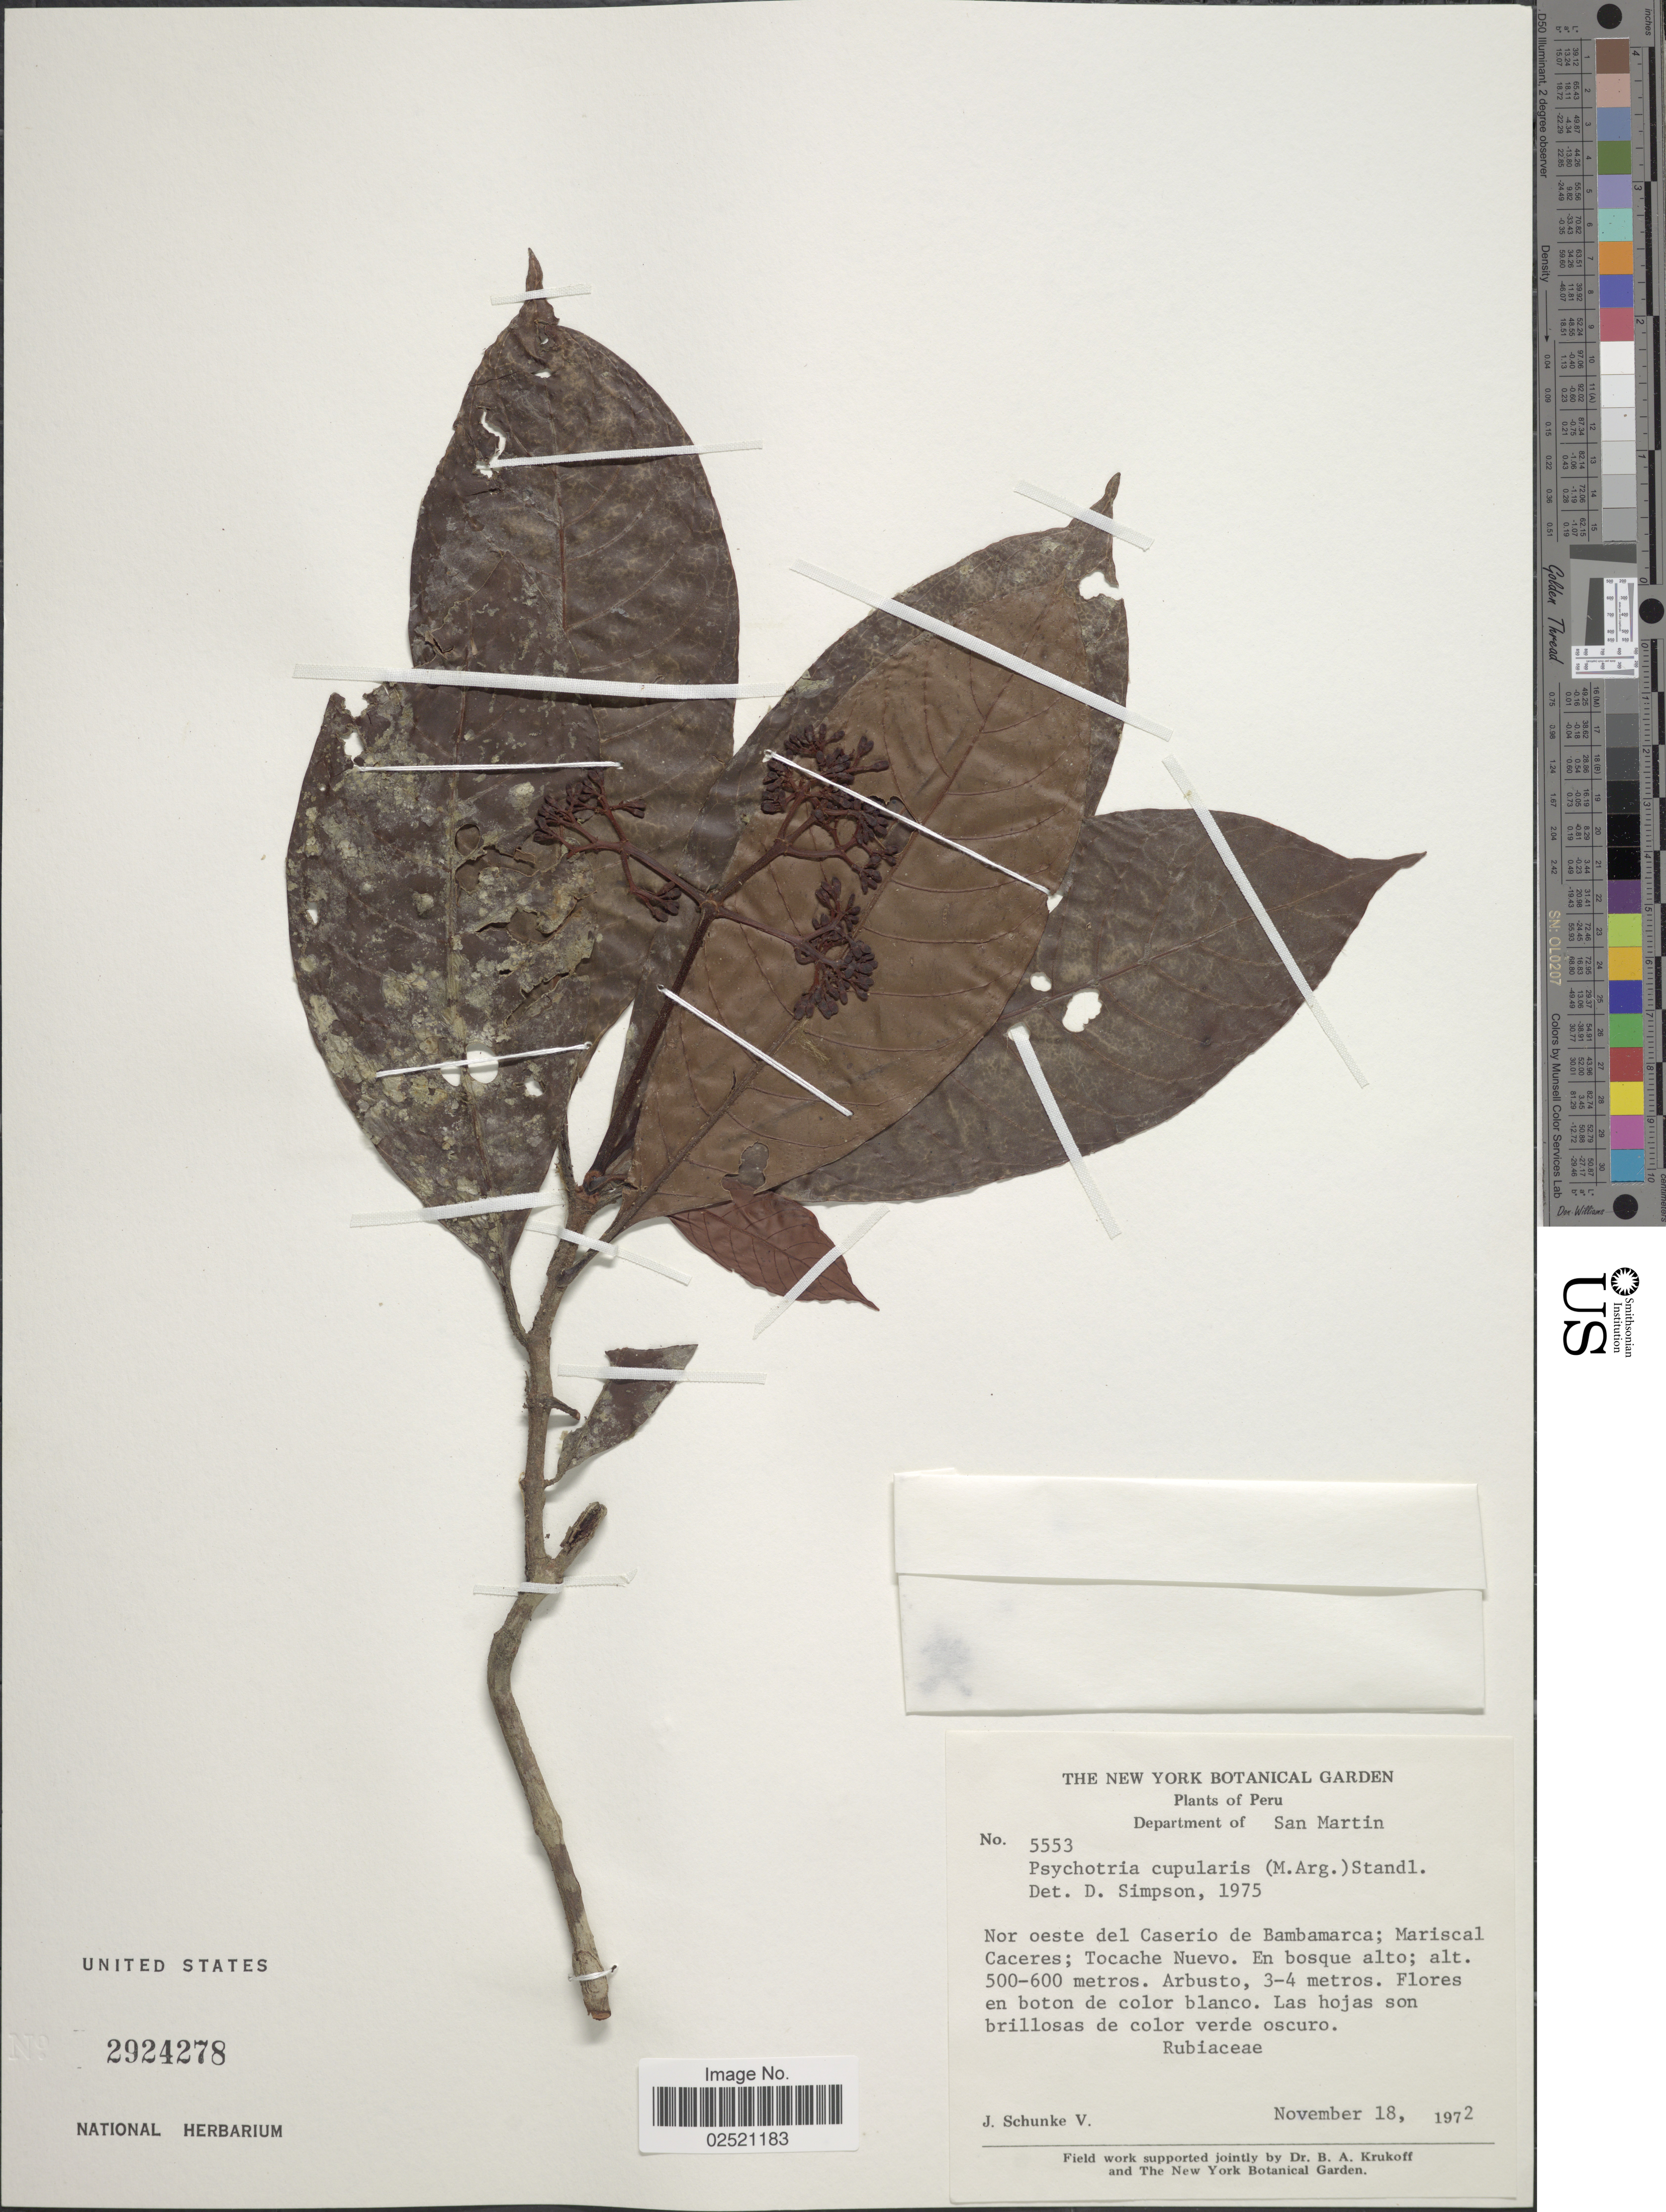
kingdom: Plantae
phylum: Tracheophyta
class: Magnoliopsida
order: Gentianales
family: Rubiaceae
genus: Psychotria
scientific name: Psychotria cupularis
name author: (Müll. Arg.) Standl.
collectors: J. Schunke Vigo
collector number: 5553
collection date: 1972-11-18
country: Peru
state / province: San Martín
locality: Nor oeste del Caserio de Bambamarca; Mariscal Caceres; Tocache Nuevo, en bosque alto.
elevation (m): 500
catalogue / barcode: US 2924278